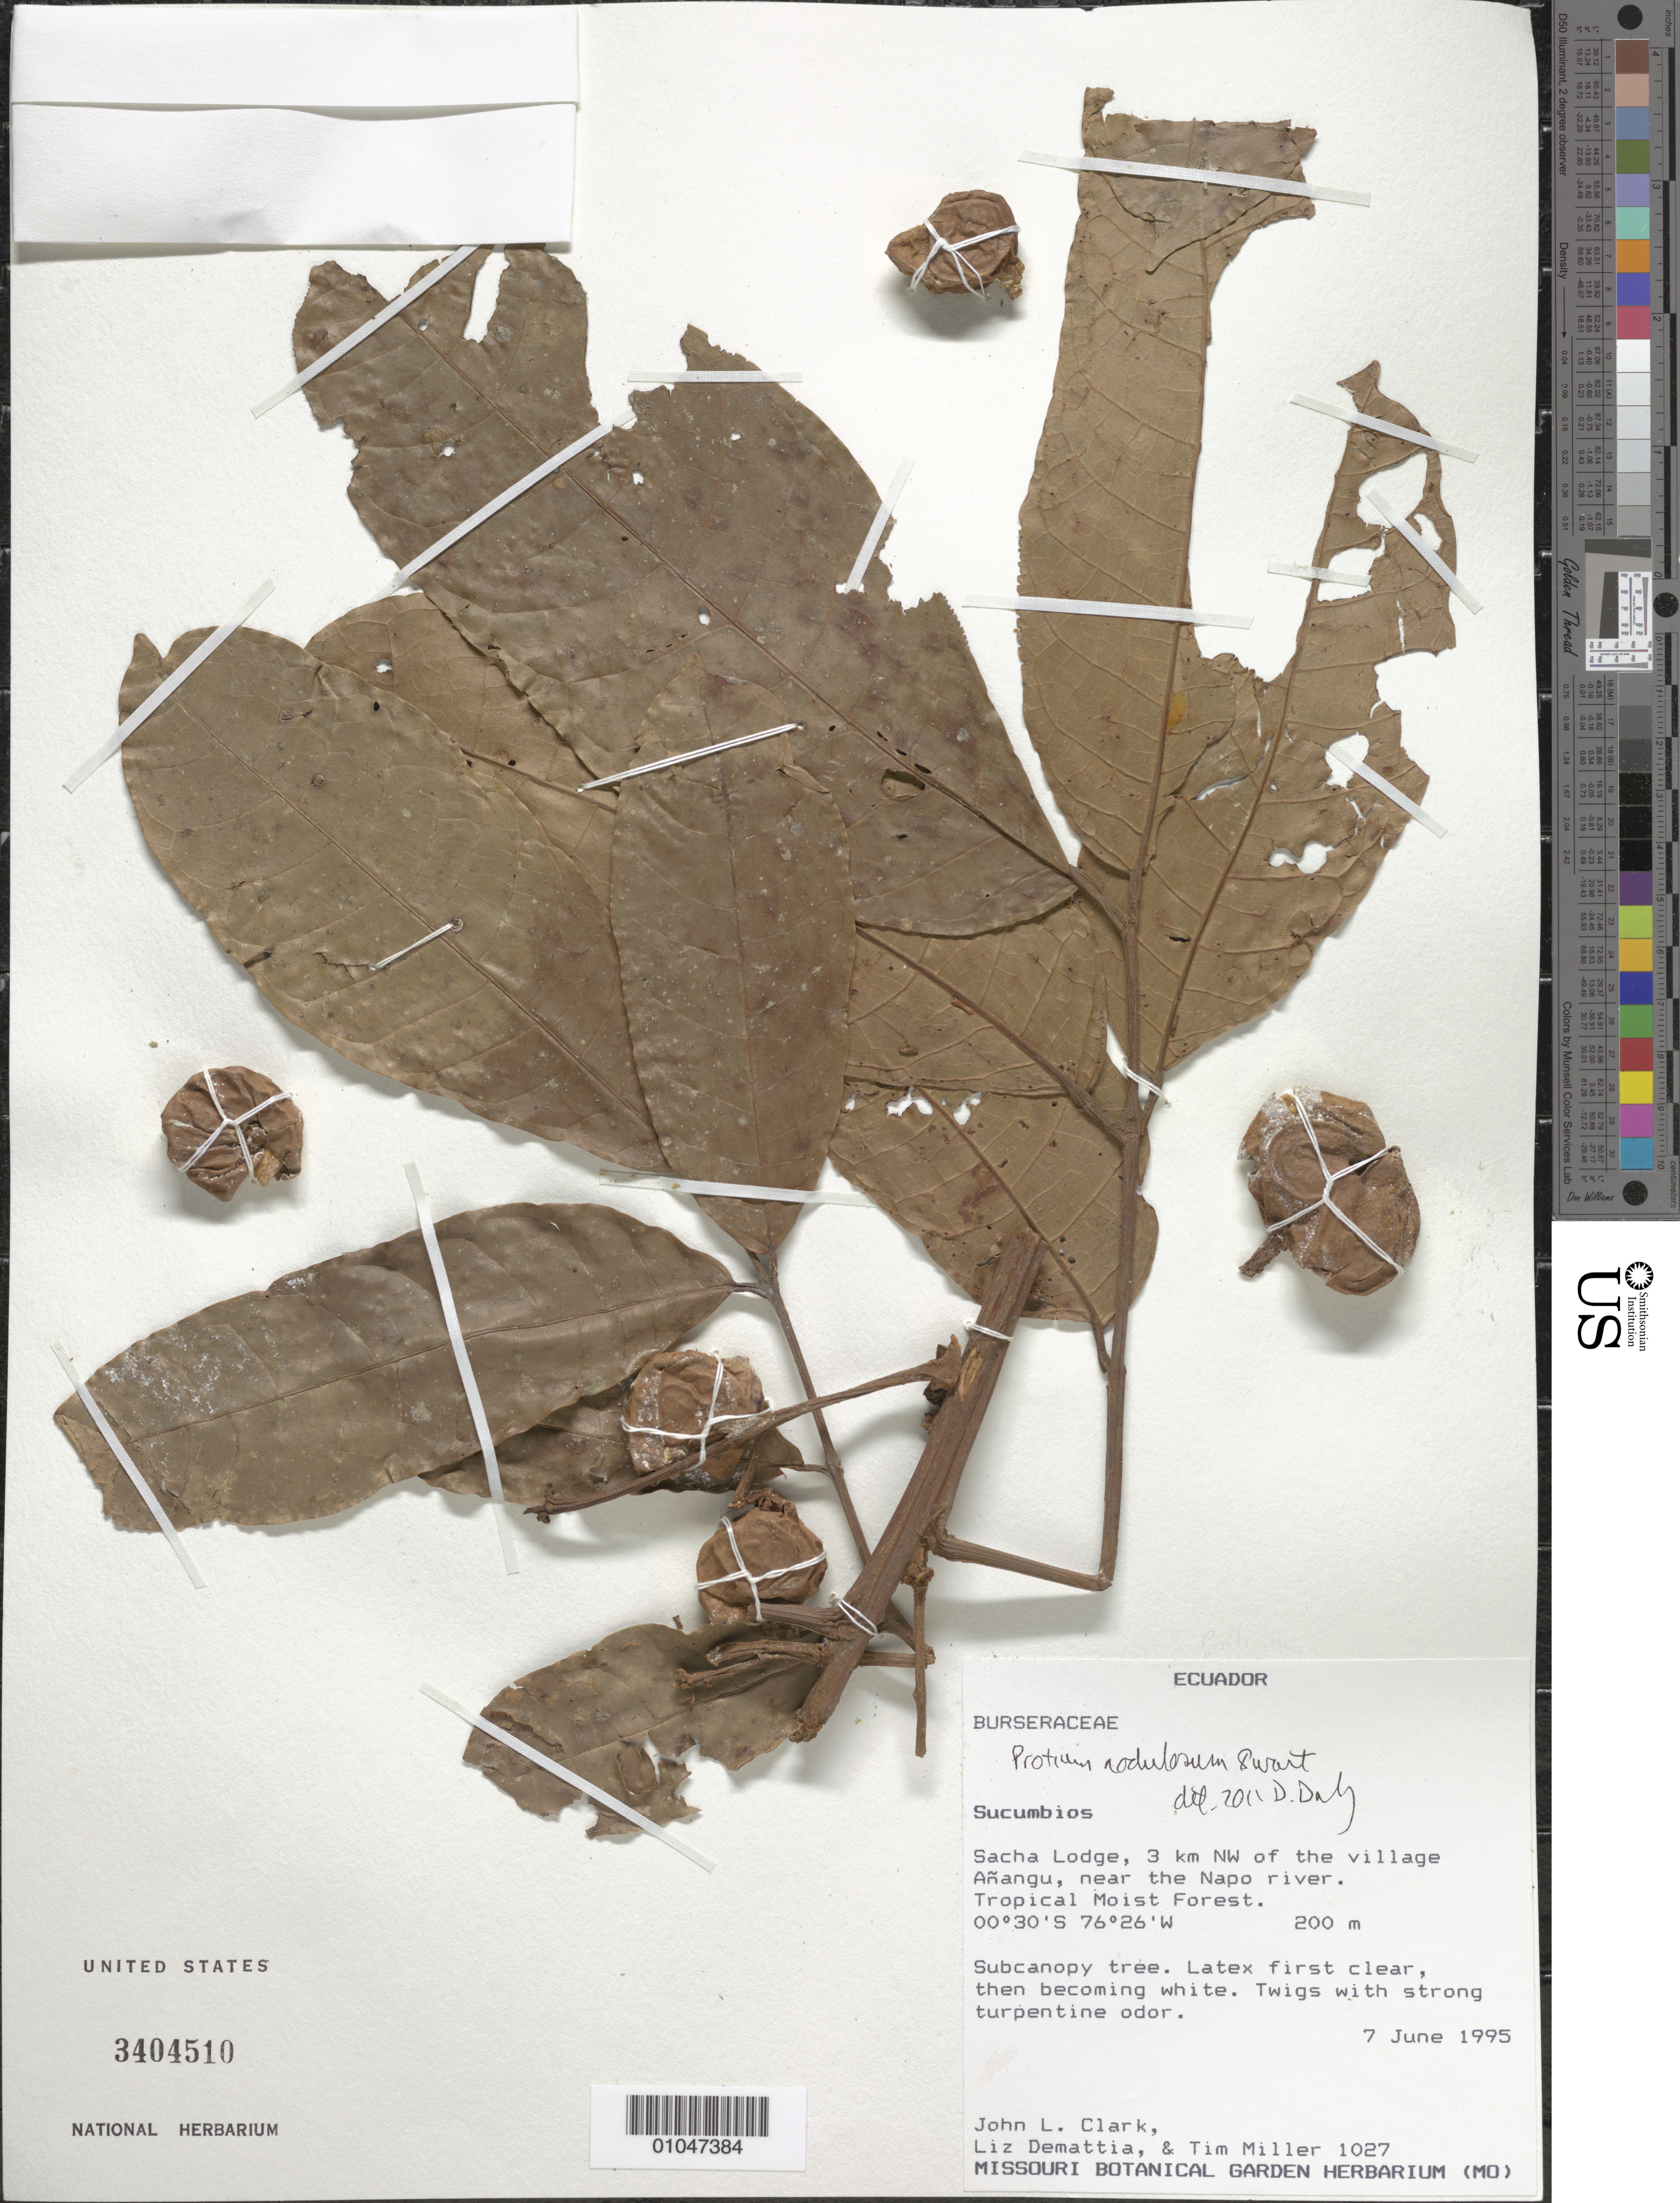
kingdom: Plantae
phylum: Tracheophyta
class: Magnoliopsida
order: Sapindales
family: Burseraceae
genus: Protium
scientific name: Protium nodulosum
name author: Swart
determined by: Daly, D. C.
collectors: J. L. Clark, L. Demattia & T. Miller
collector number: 1027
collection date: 1995-06-07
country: Ecuador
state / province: Sucumbíos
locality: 3 km NW of the village Anangu near the Napo River, Sacha Lodge.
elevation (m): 200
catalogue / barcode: US 3404510